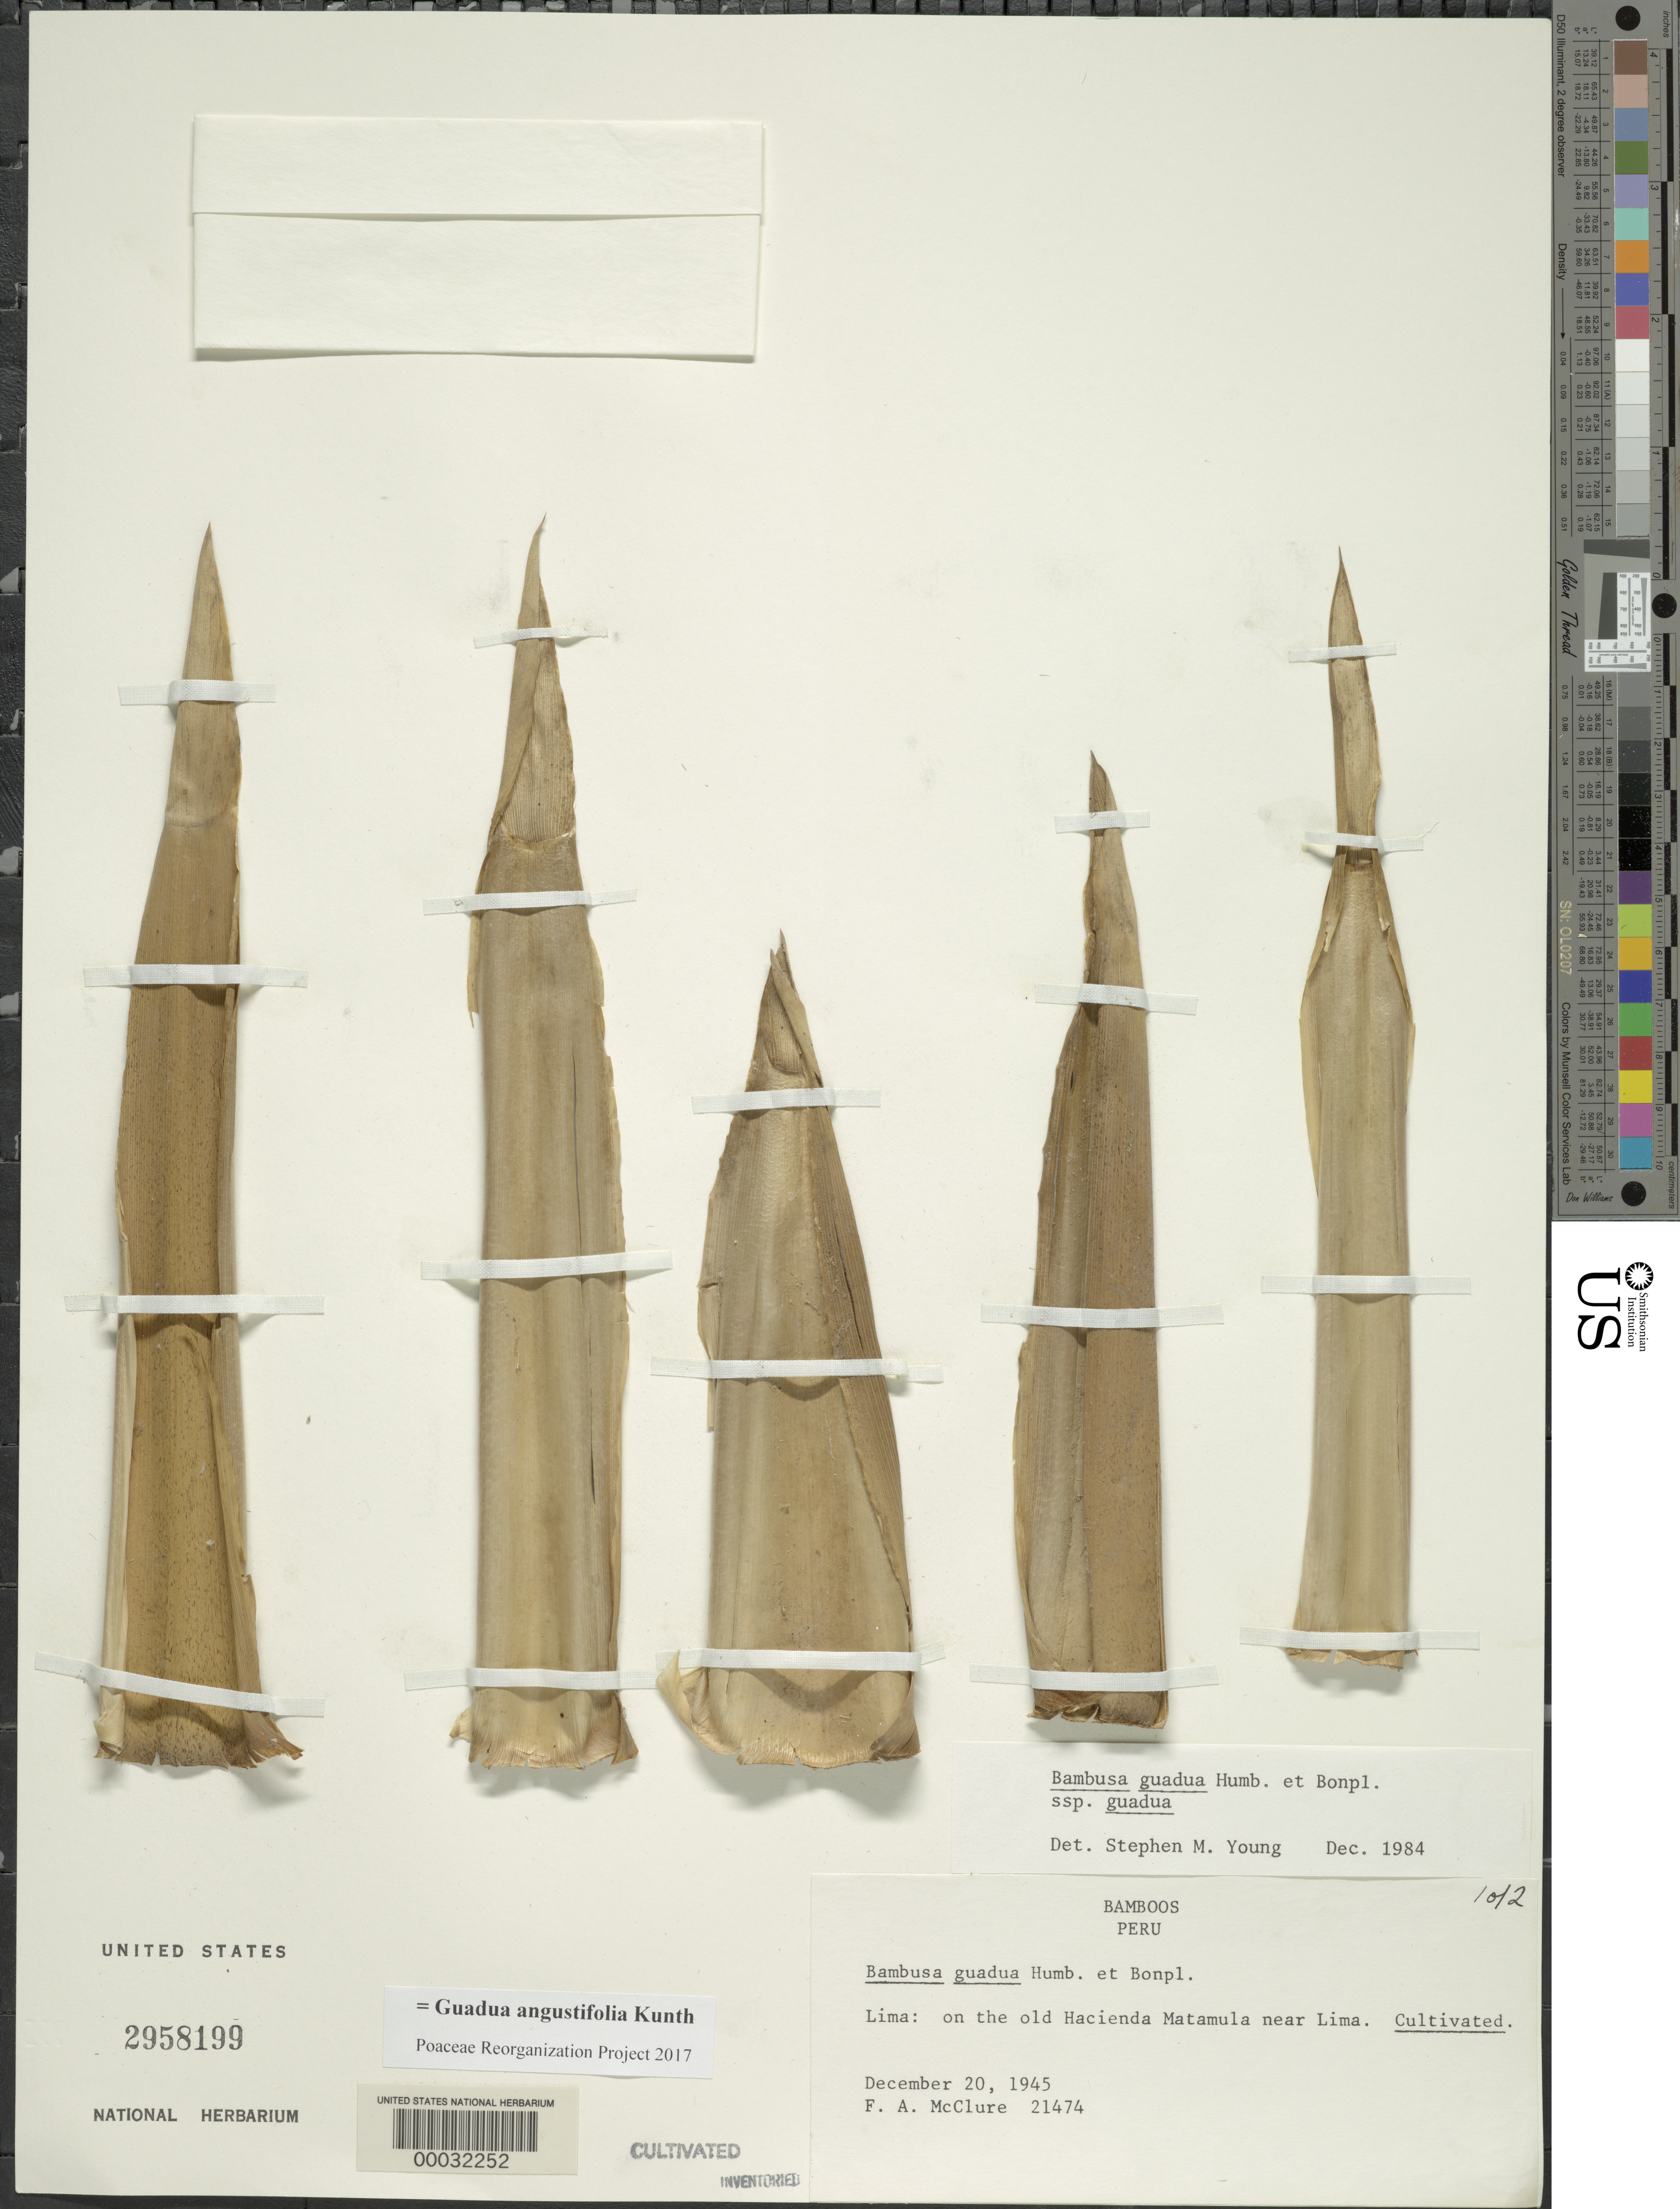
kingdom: Plantae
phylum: Tracheophyta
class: Liliopsida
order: Poales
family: Poaceae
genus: Guadua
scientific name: Guadua angustifolia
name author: Kunth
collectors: F. A. McClure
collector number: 21474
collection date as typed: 20 Dec 1945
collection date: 1945-12-20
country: Peru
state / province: Lima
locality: On the old Hacienda Matamula near Lima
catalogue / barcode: US 2958199